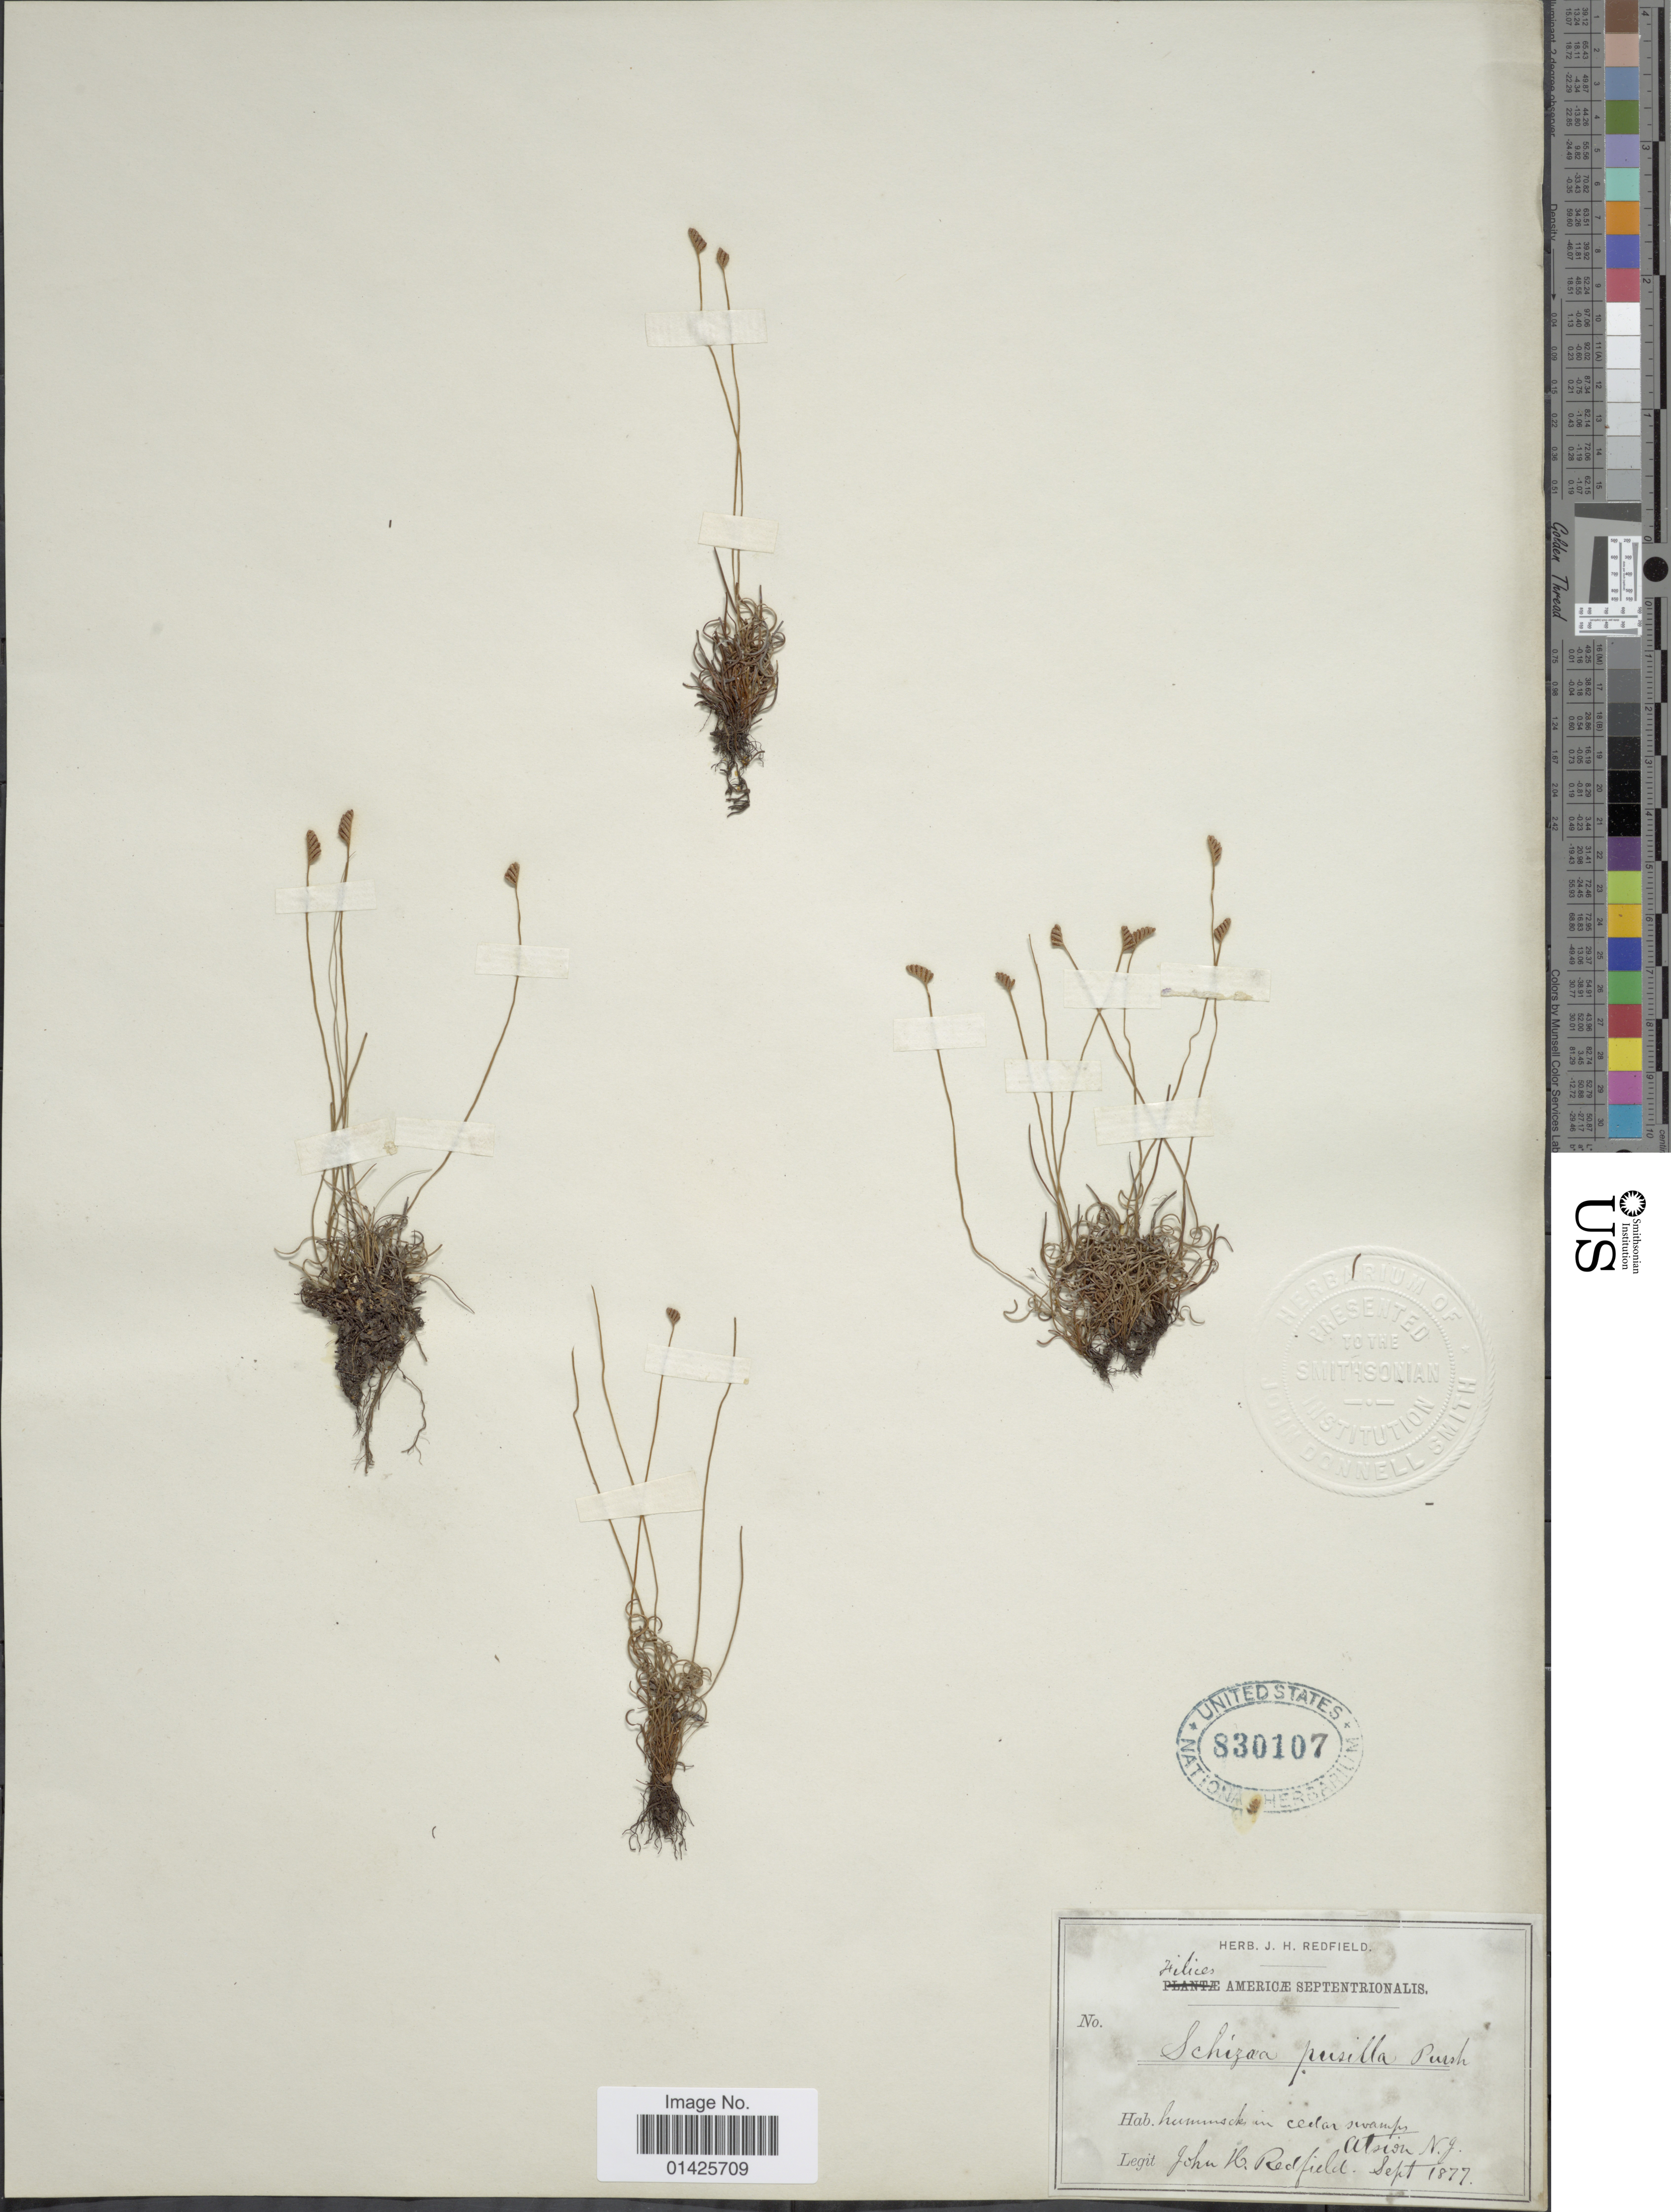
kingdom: Plantae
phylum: Tracheophyta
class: Polypodiopsida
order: Schizaeales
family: Schizaeaceae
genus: Schizaea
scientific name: Schizaea pusilla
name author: Pursh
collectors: J. Redfield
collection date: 1877-09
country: United States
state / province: New Jersey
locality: Atsion, N.J.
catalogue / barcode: US 830107